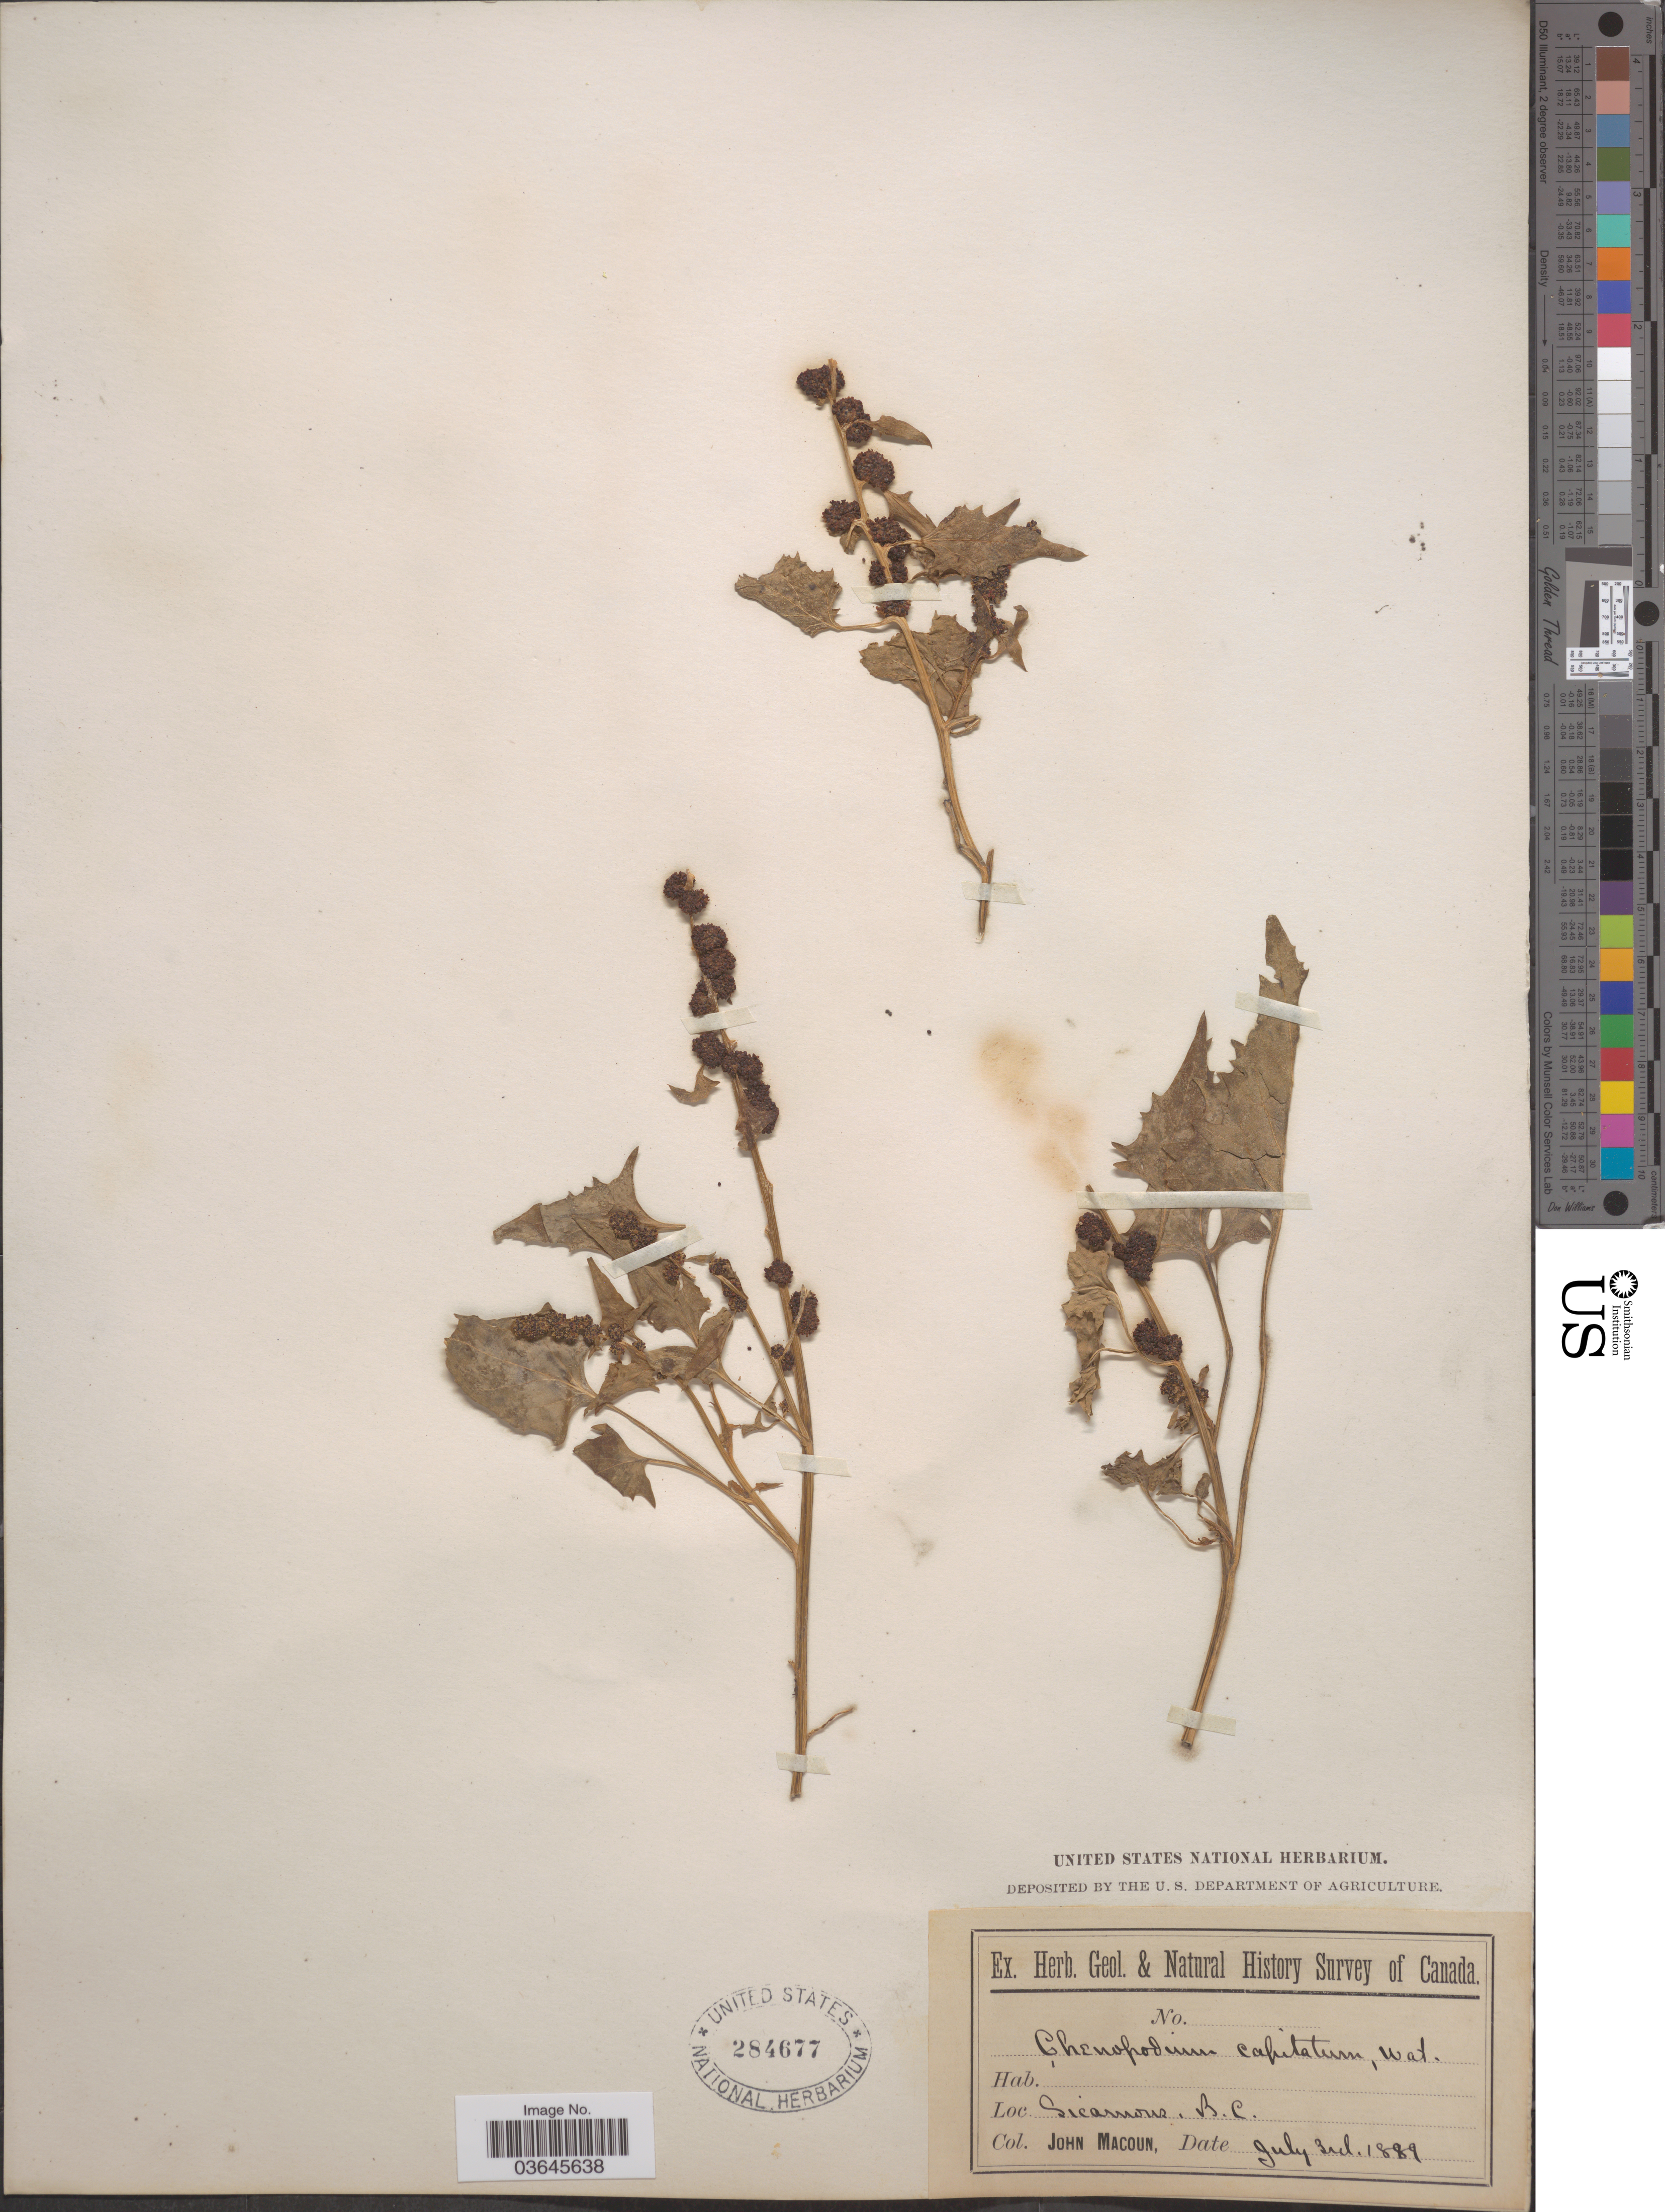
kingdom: Plantae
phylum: Tracheophyta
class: Magnoliopsida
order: Caryophyllales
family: Amaranthaceae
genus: Blitum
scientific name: Blitum capitatum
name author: L.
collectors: J. Macoun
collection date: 1889-07-03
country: Canada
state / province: British Columbia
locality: Sicamous.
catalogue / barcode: US 284677